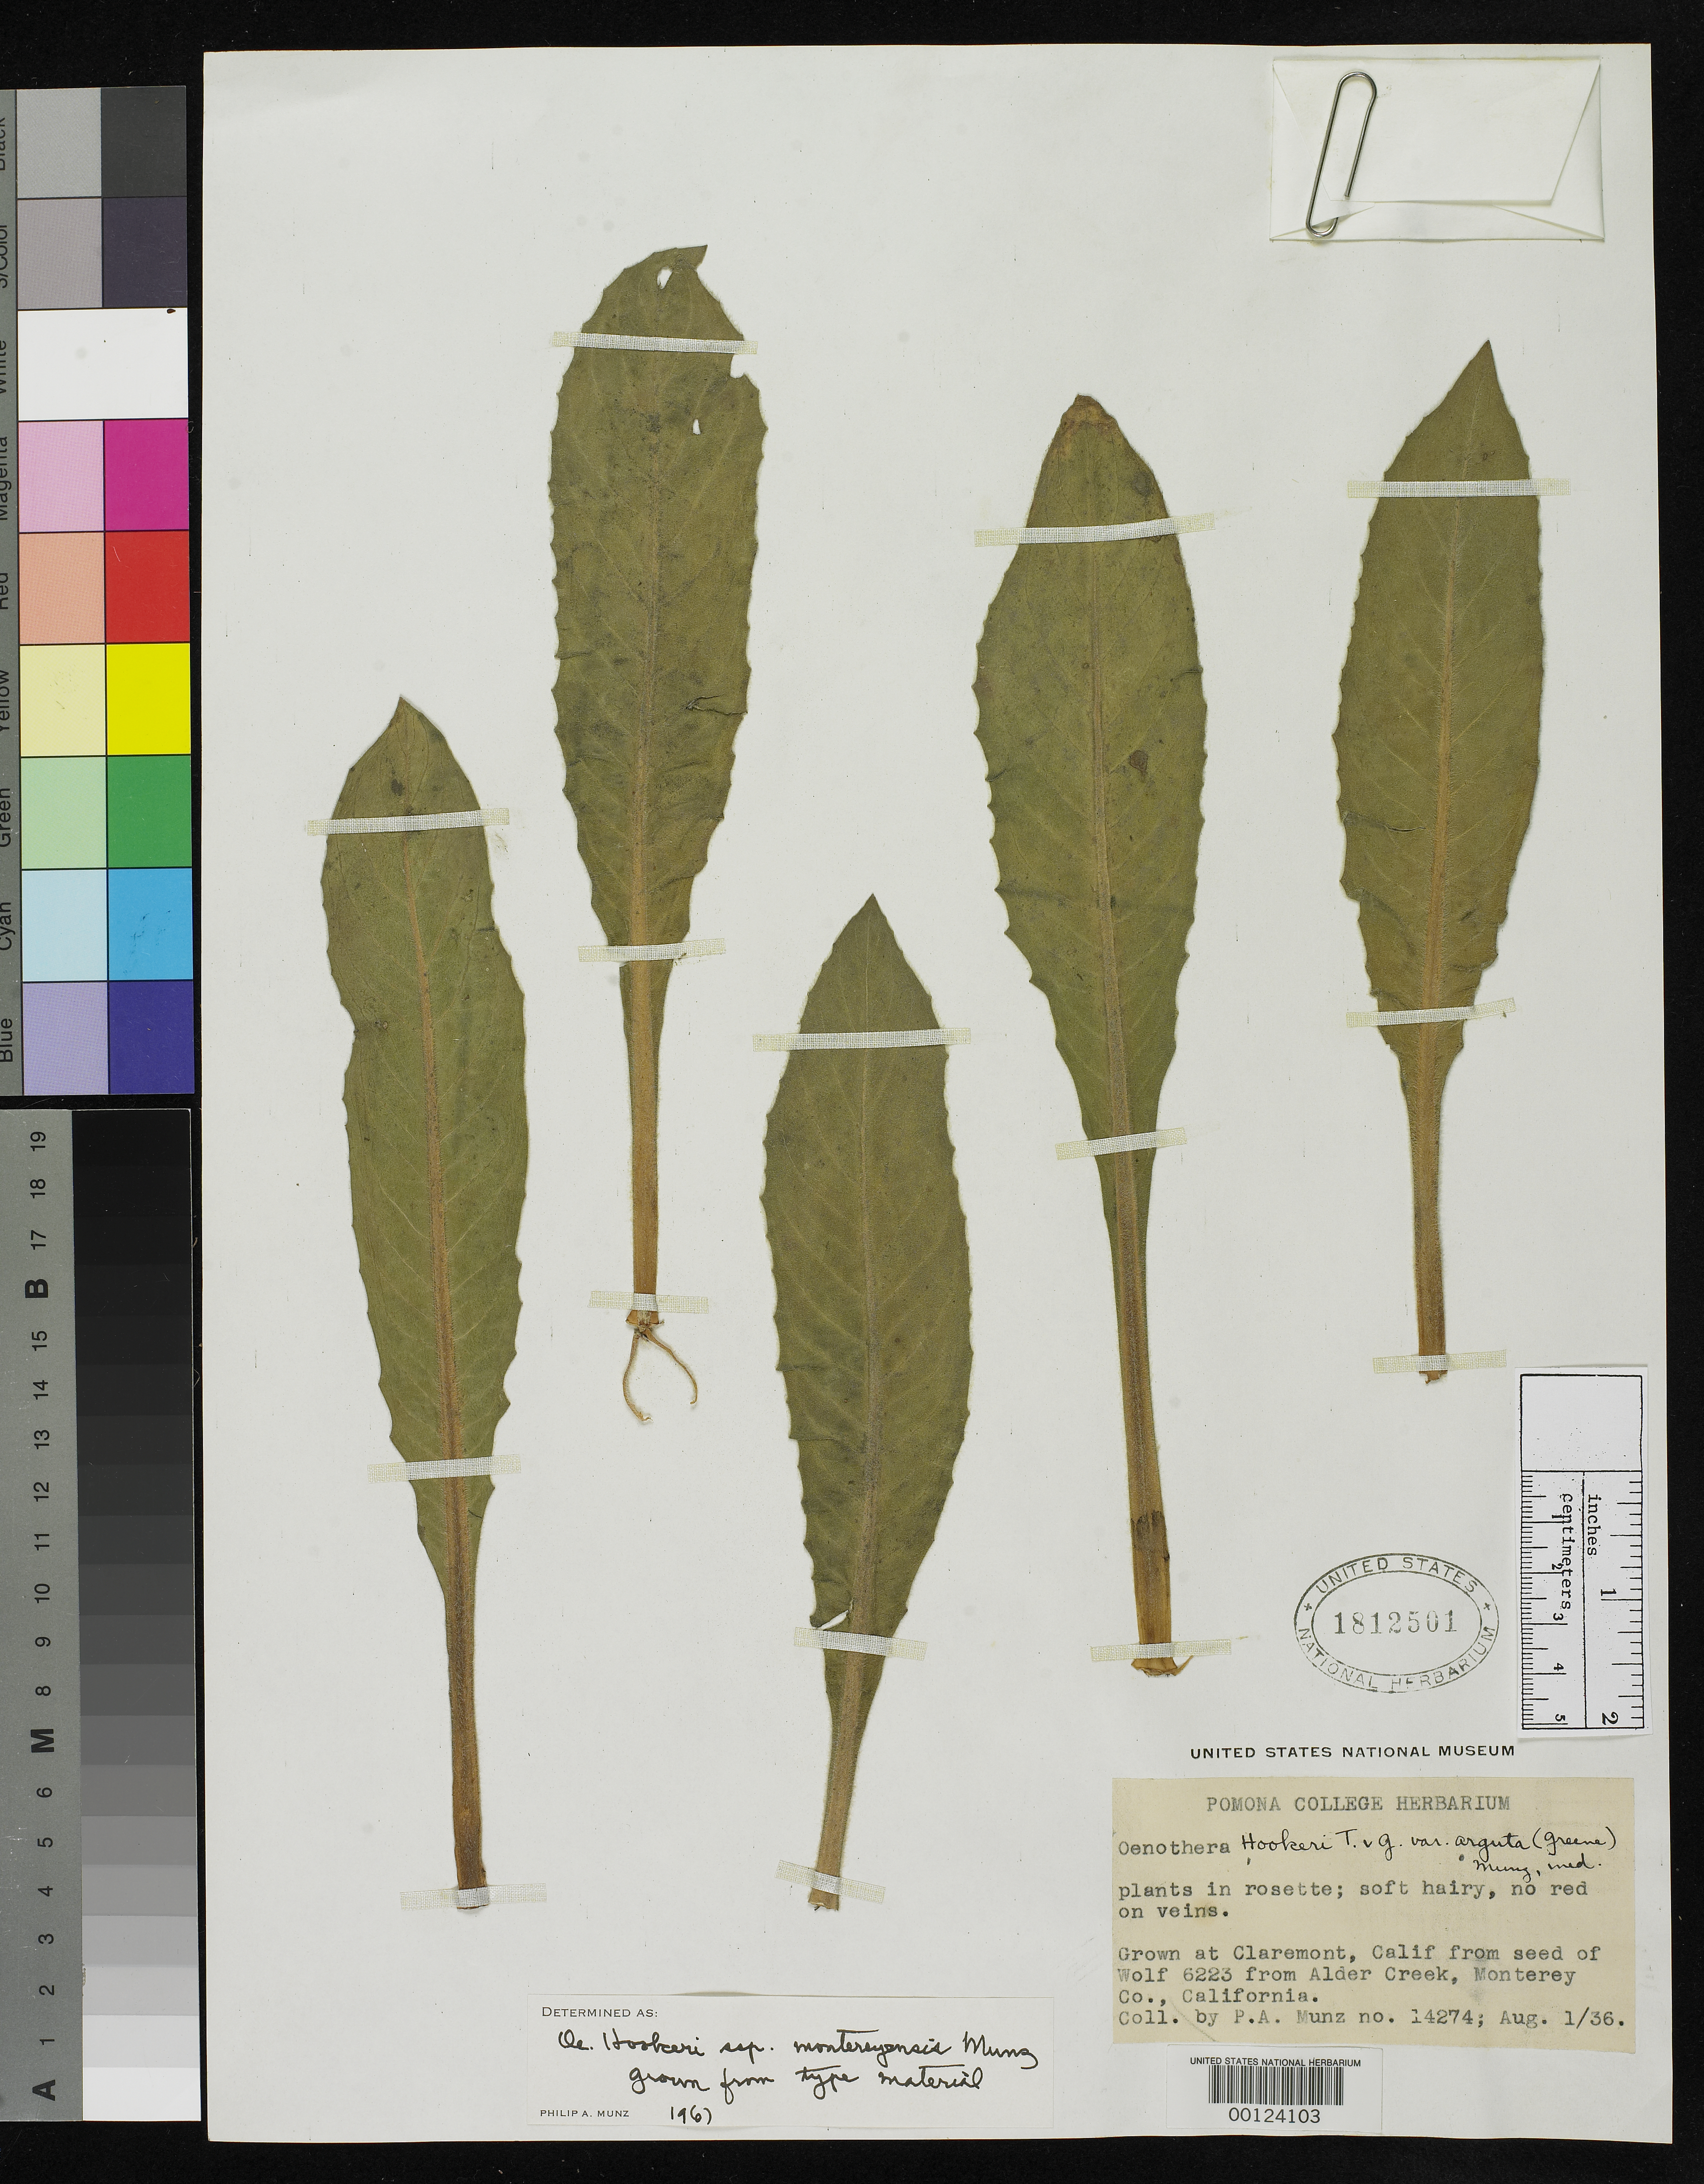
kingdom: Plantae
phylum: Tracheophyta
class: Magnoliopsida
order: Myrtales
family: Onagraceae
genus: Oenothera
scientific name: Oenothera hookeri subsp. montereyensis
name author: Munz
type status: Type Material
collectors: P. A. Munz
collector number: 14274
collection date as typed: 01 Aug 1936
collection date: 1936-08-01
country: United States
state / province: California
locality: Cultivated from seed at Claremont, California, USA.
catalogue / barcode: US 1812501